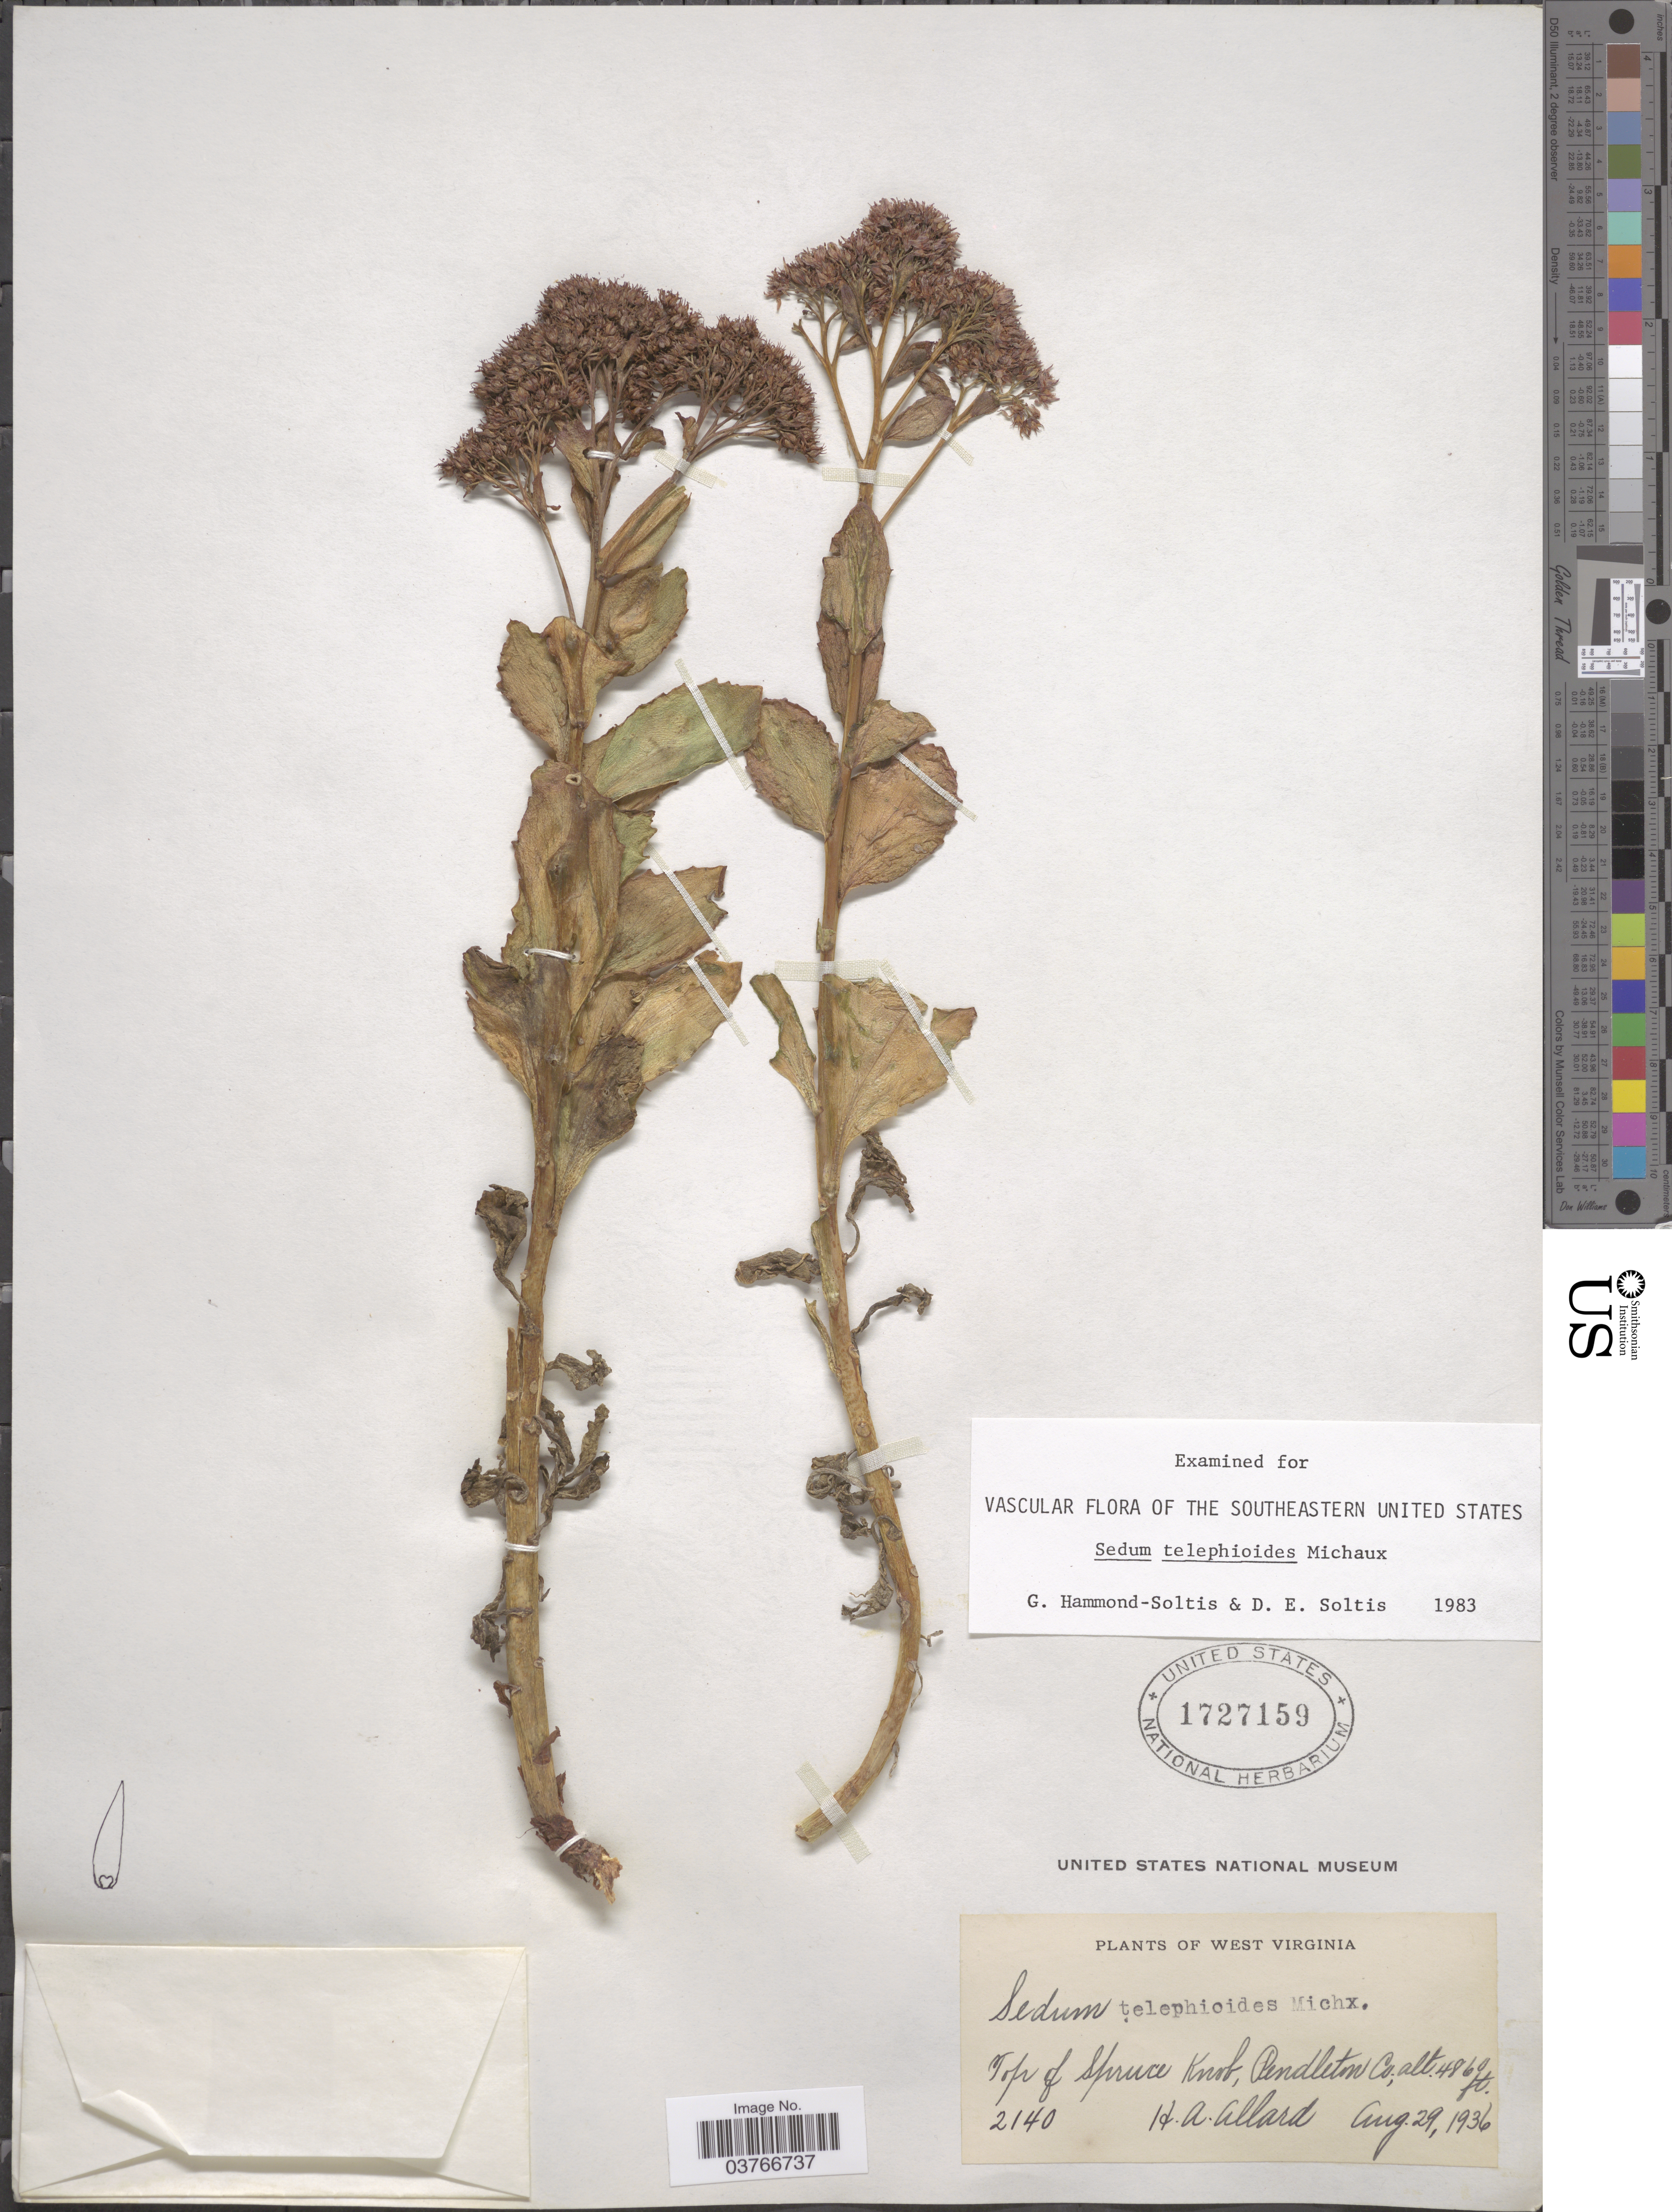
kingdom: Plantae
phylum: Tracheophyta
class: Magnoliopsida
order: Saxifragales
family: Crassulaceae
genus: Hylotelephium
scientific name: Hylotelephium telephioides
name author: (Michx.) H. Ohba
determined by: Strong, Mark T., (BOT), Smithsonian Institution - National Museum of Natural History (UNITED STATES)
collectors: H. A. Allard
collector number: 2140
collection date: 1936-08-29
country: United States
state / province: West Virginia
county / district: Pendleton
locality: West Virginia. Top of Spruce Knob, Pendleton Co.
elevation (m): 1481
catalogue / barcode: US 1727159